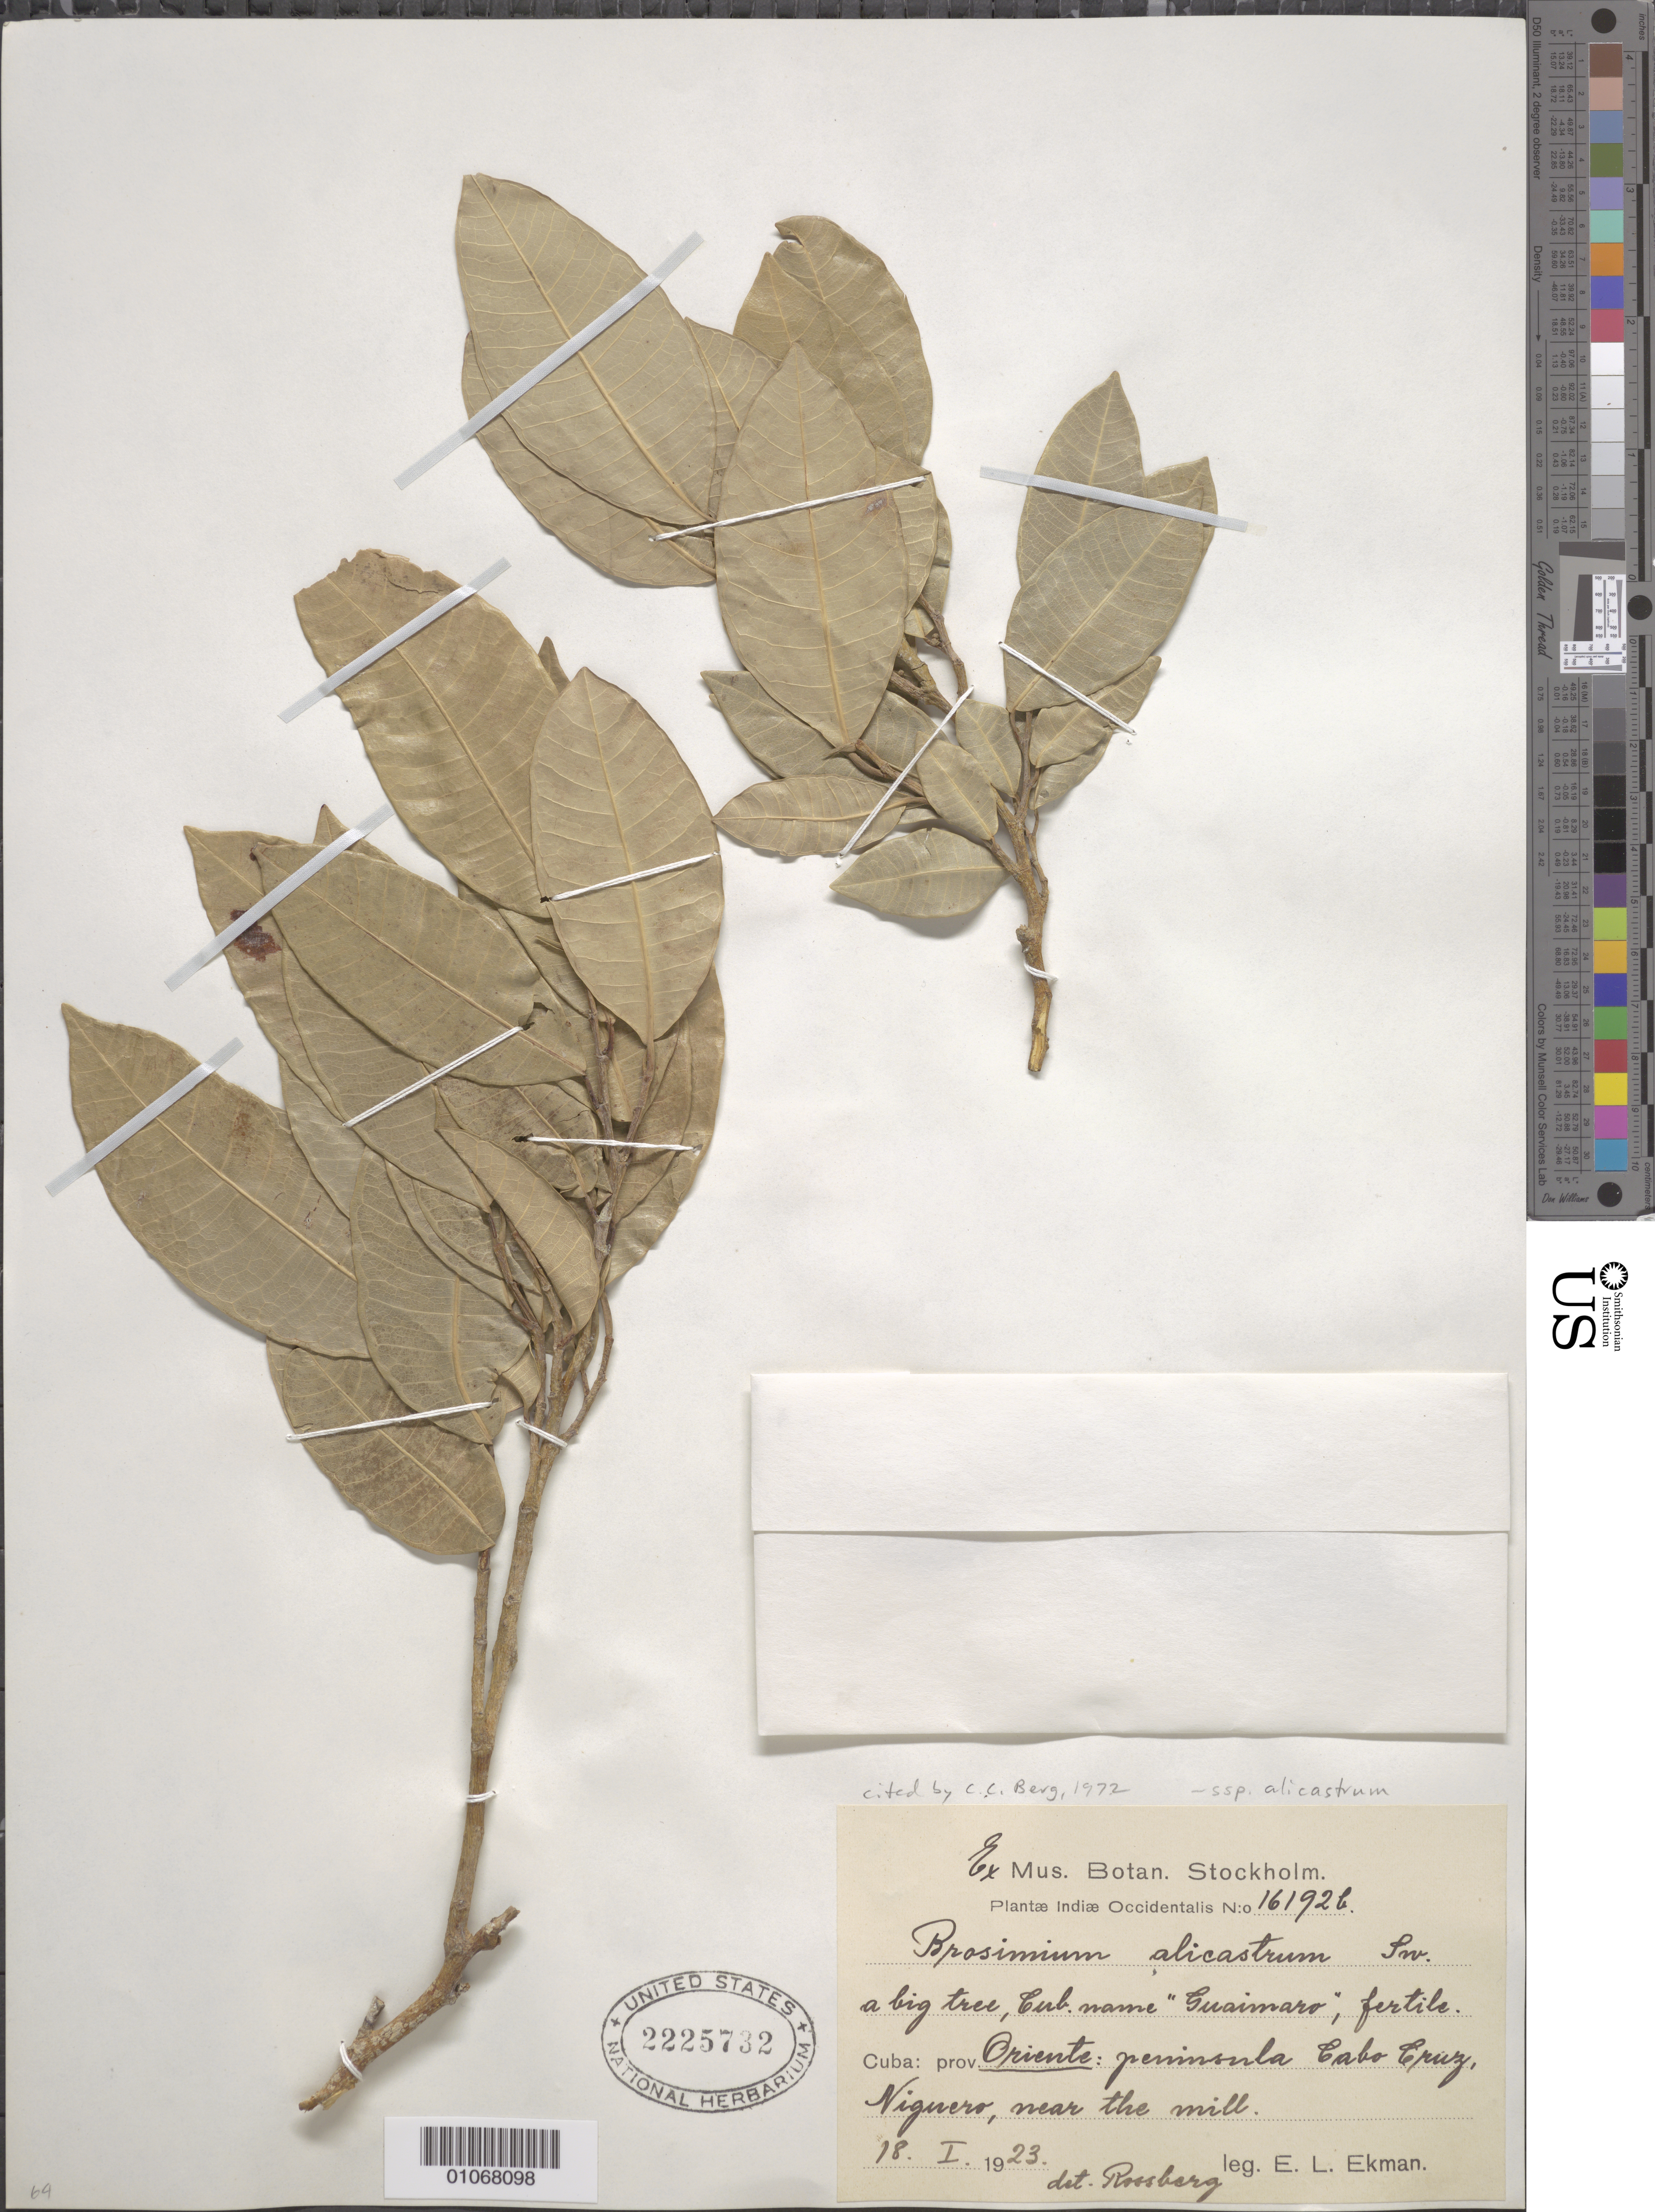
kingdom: Plantae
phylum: Tracheophyta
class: Magnoliopsida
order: Rosales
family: Moraceae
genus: Brosimum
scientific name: Brosimum alicastrum subsp. alicastrum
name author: Sw.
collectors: E. L. Ekman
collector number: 16192c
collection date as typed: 18 Jan 1923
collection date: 1923-01-18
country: Cuba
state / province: Oriente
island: Cuba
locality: Peninsula Cabo Cruz, Niguero, near the mill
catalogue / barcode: US 2225732